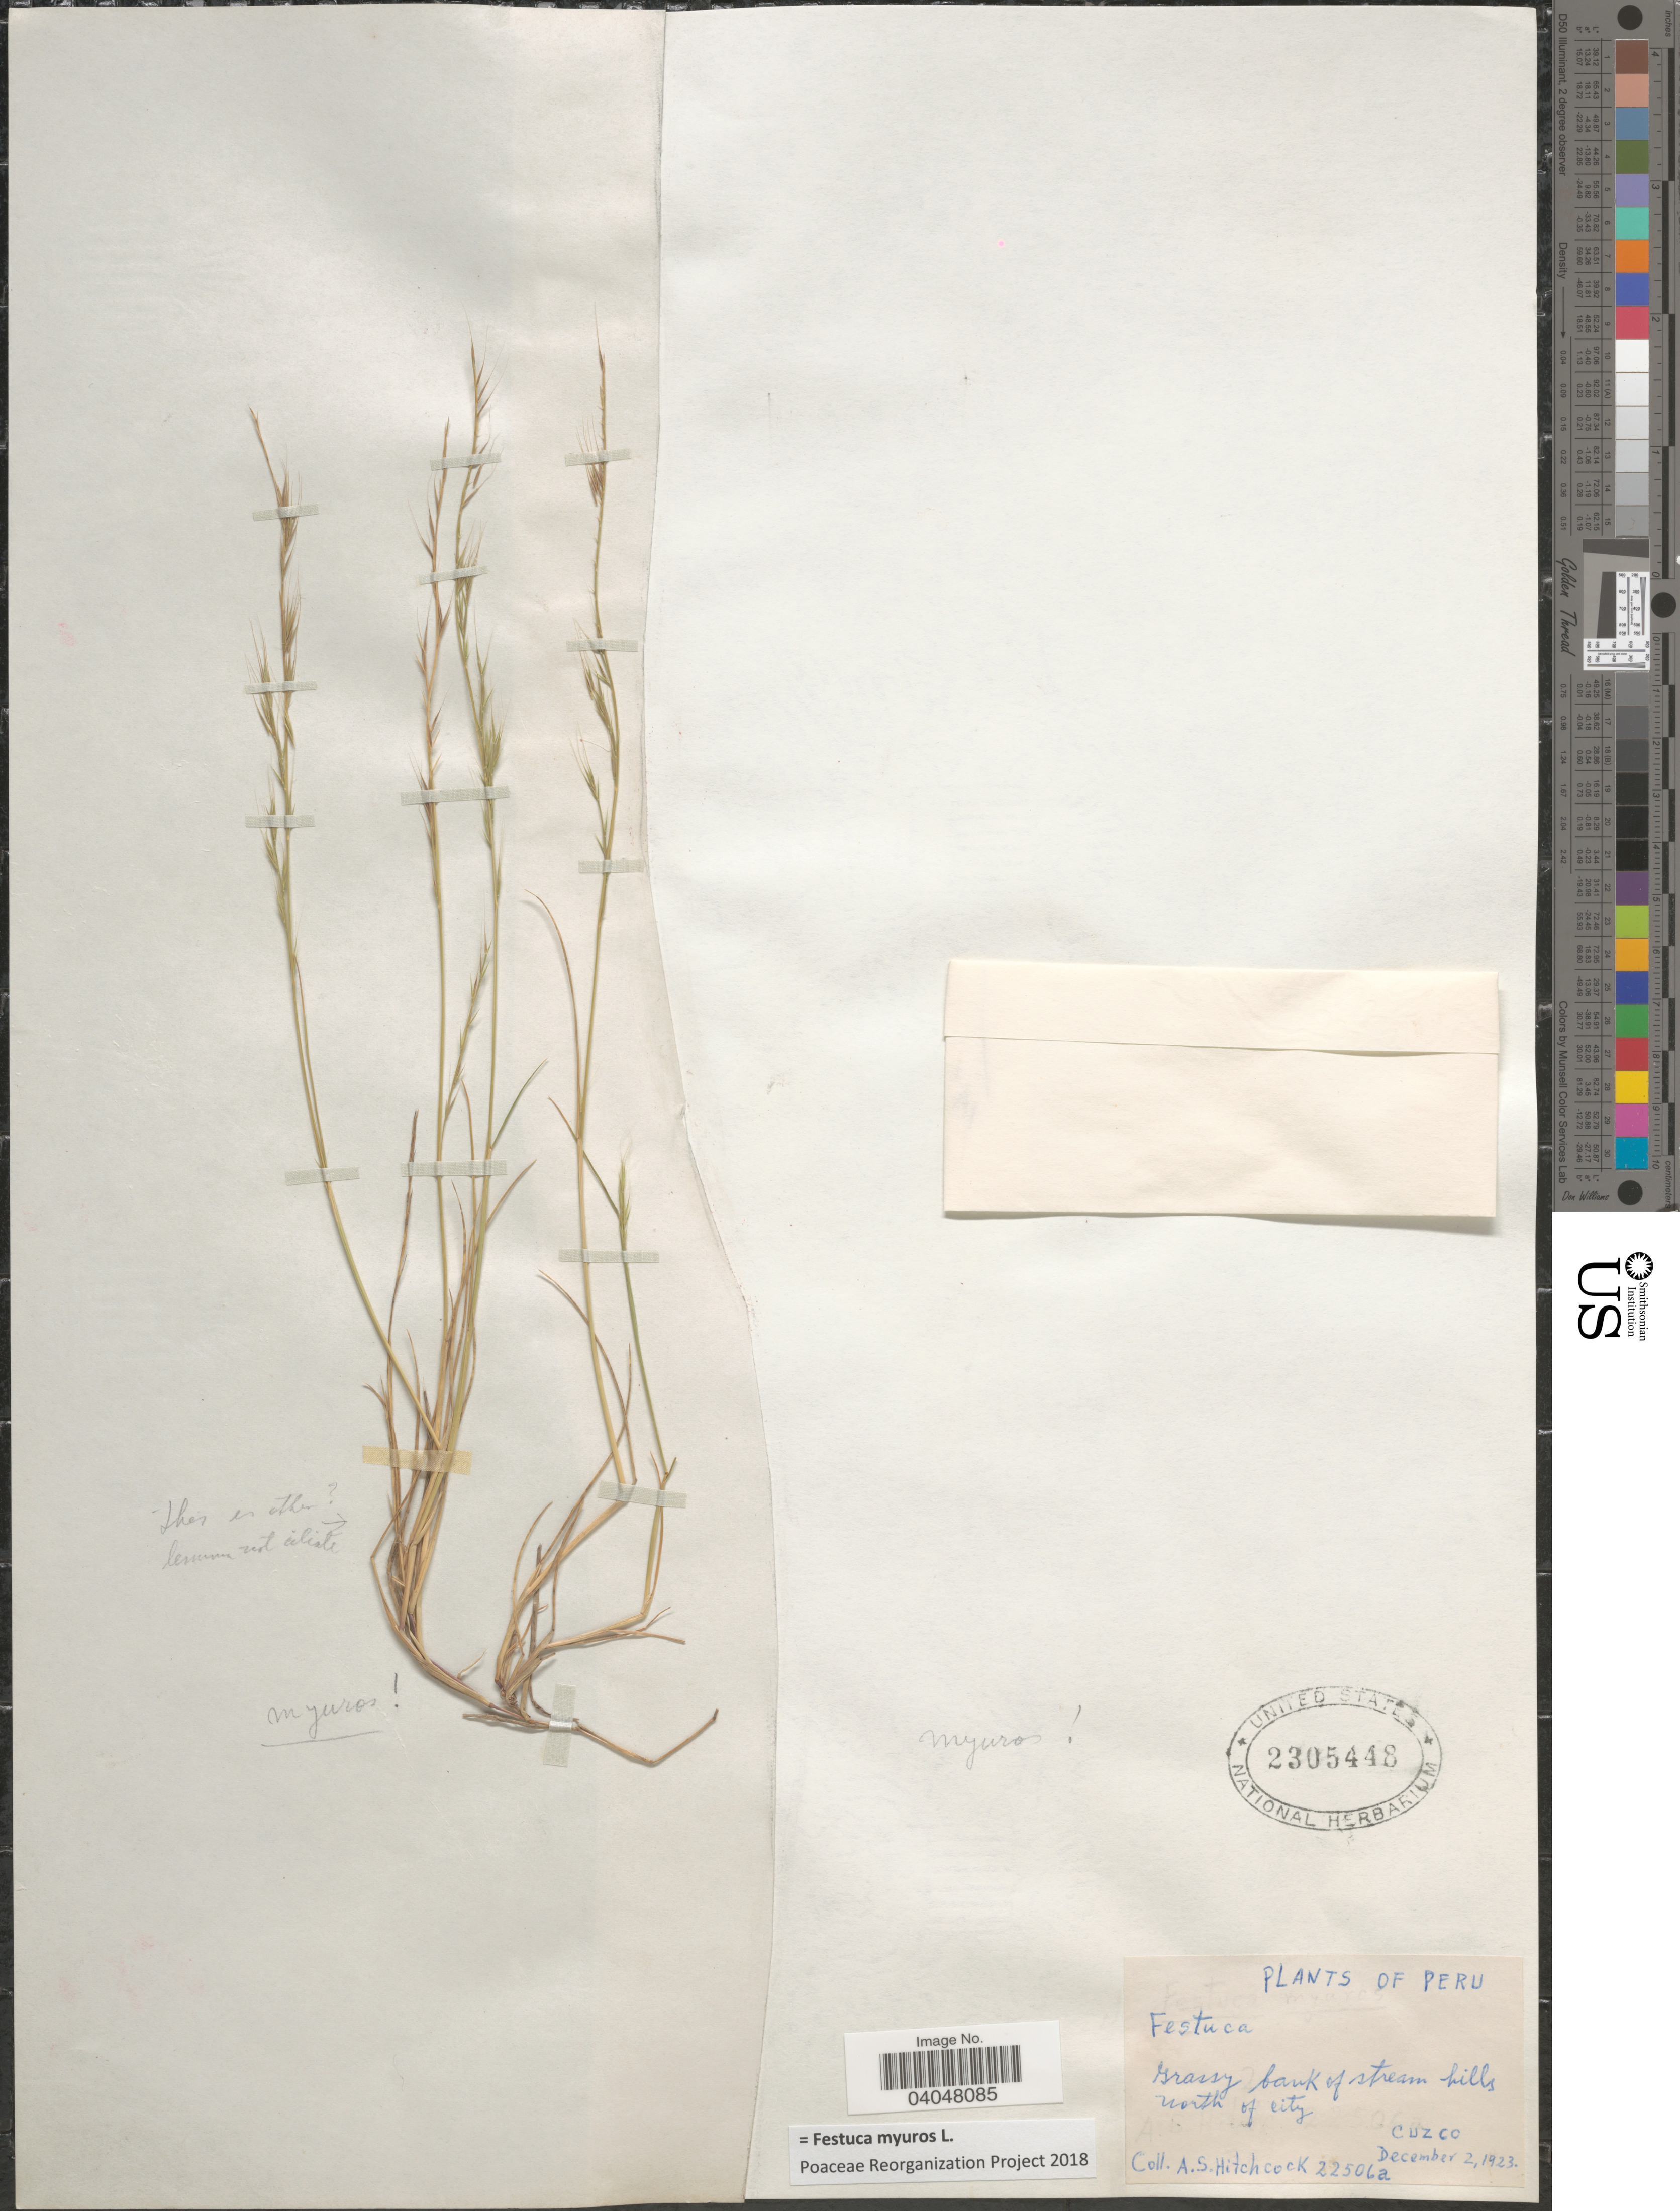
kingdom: Plantae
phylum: Tracheophyta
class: Liliopsida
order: Poales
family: Poaceae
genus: Festuca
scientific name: Festuca myuros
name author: L.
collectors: A. S. Hitchcock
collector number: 22506a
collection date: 1923-12-02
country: Peru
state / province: Cusco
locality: Grassy bank of stream hills north of city. Cuzco.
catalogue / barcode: US 2305448